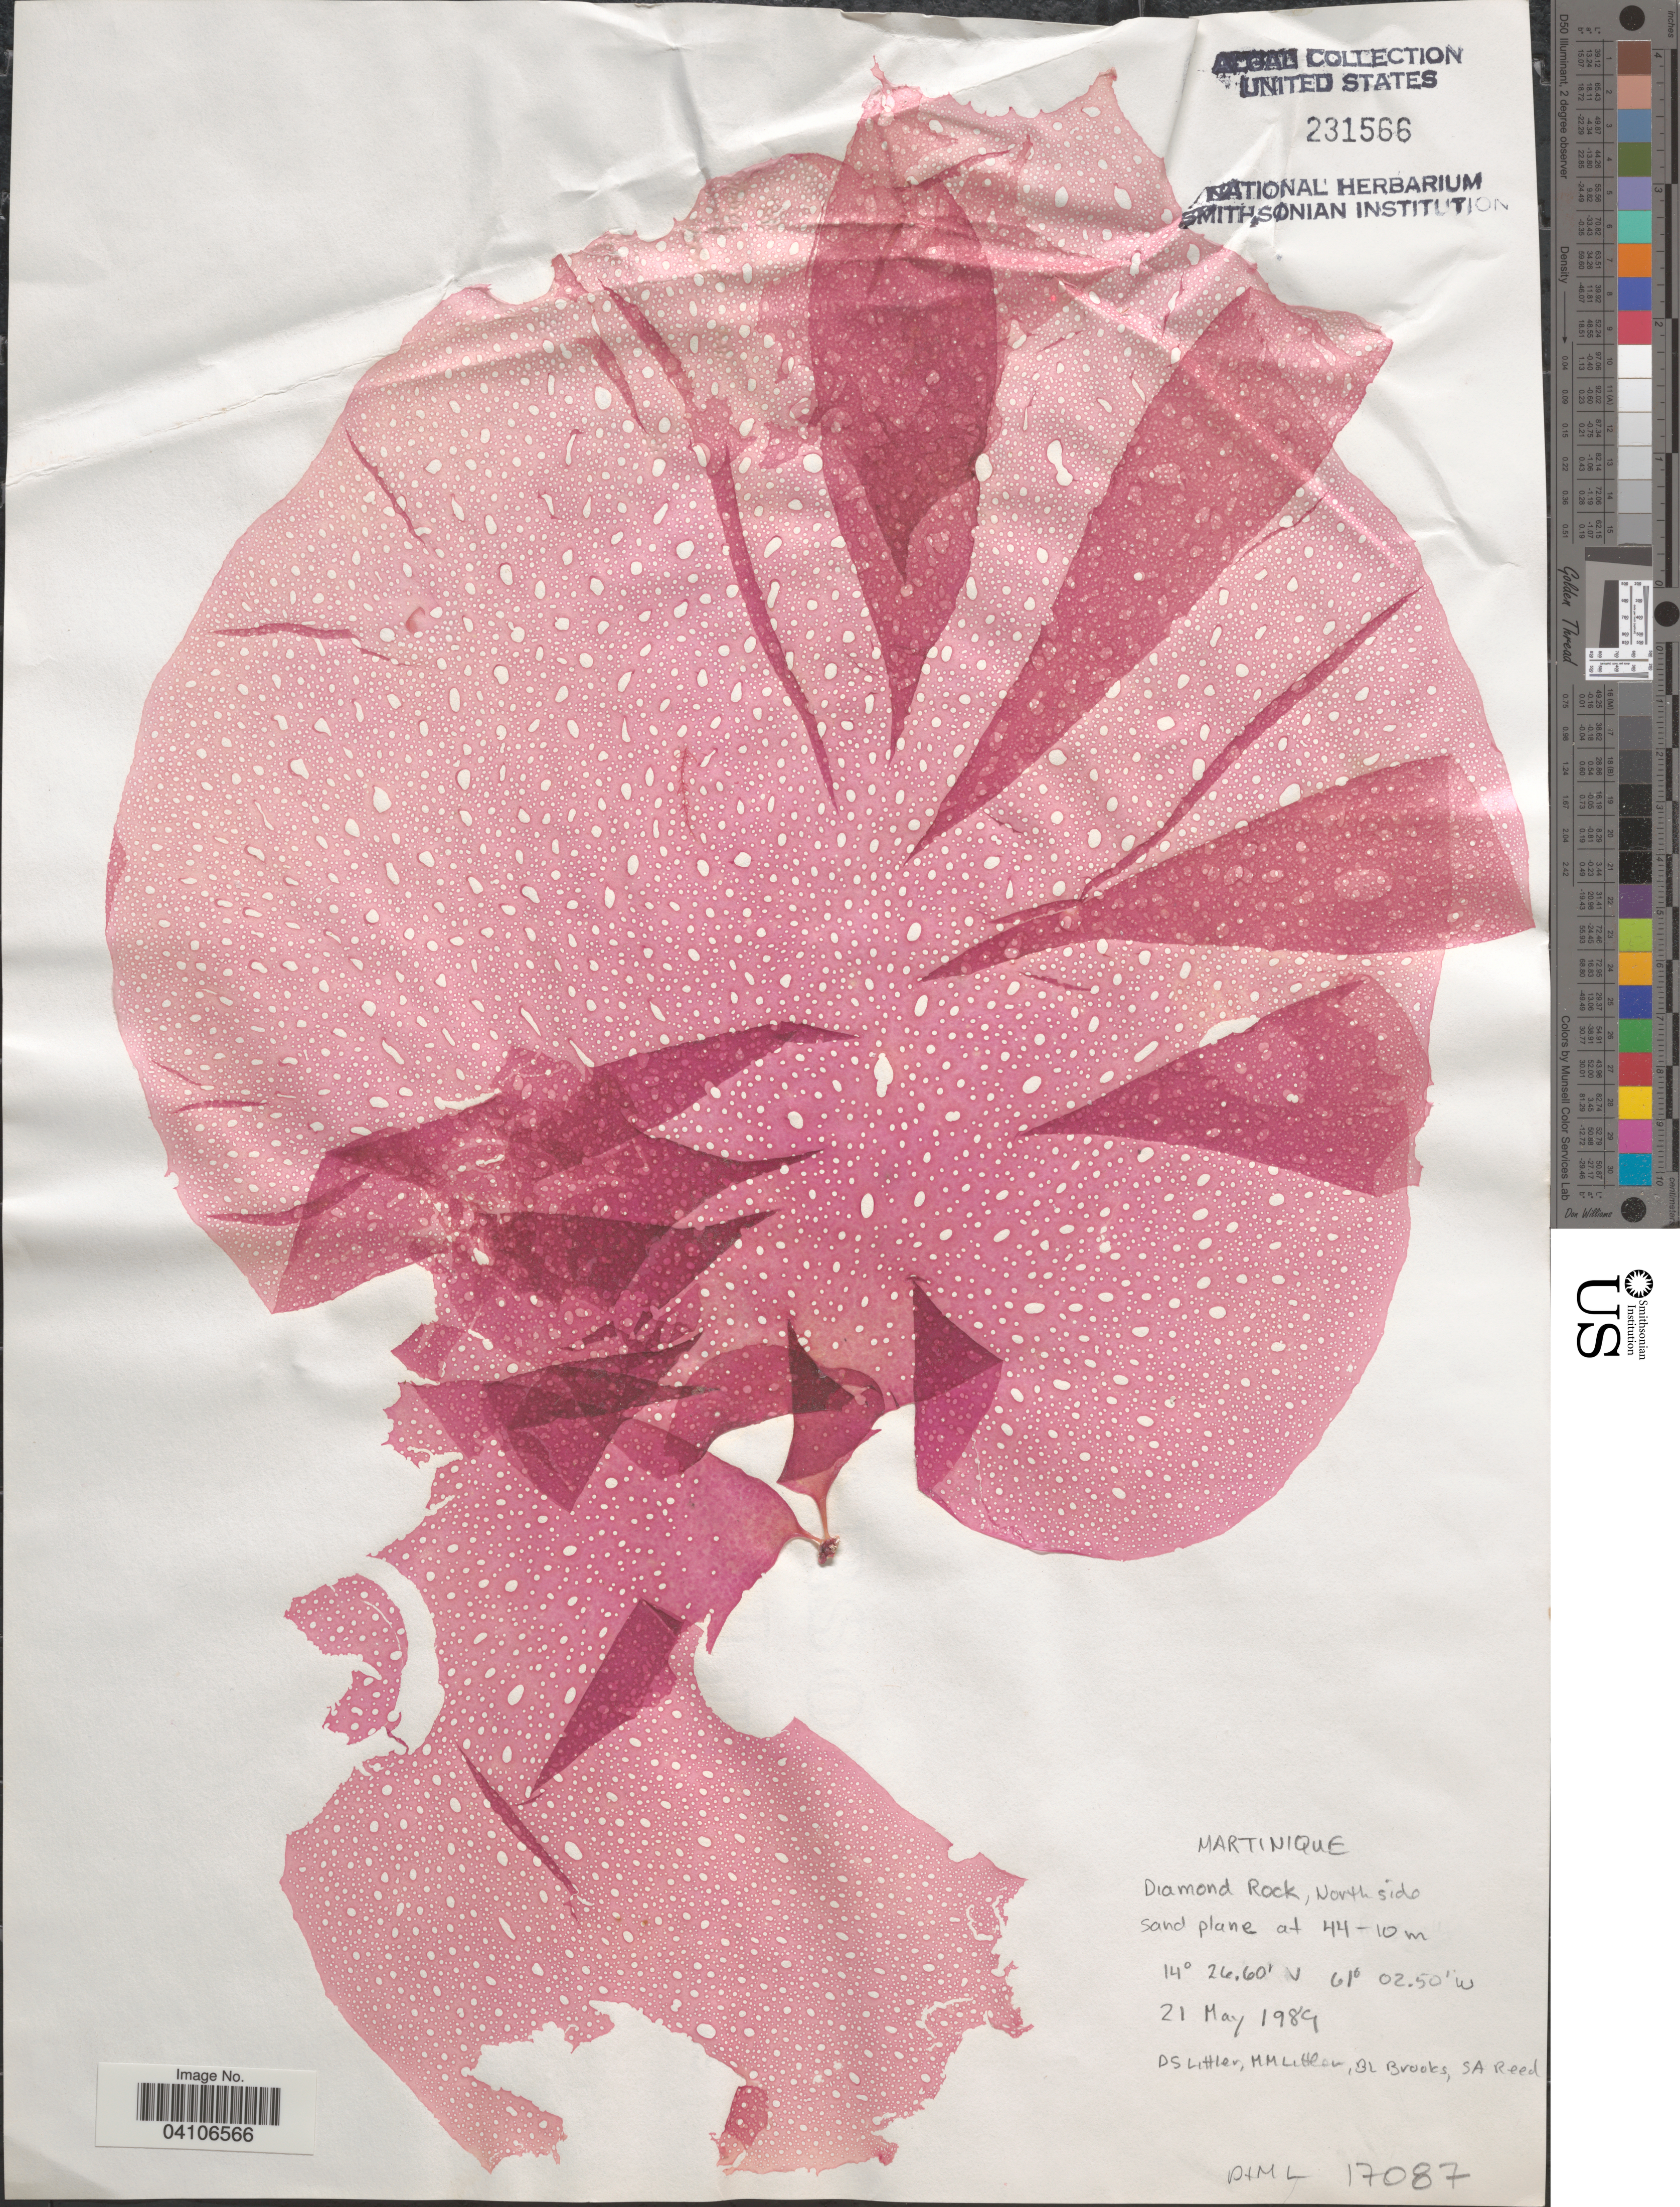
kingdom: Plantae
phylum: Rhodophyta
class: Florideophyceae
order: Gigartinales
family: Kallymeniaceae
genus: Austrokallymenia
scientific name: Austrokallymenia cribrogloea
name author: (Womersley & R.E. Norris) Huisman & G.W. Saunders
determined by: Ballantine, D. L.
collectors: D. S. Littler, B. Brooks & S. Reed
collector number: D&ML 17087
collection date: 1989-05-21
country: Martinique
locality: Diamond Rock, north side.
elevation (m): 10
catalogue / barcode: US 231566